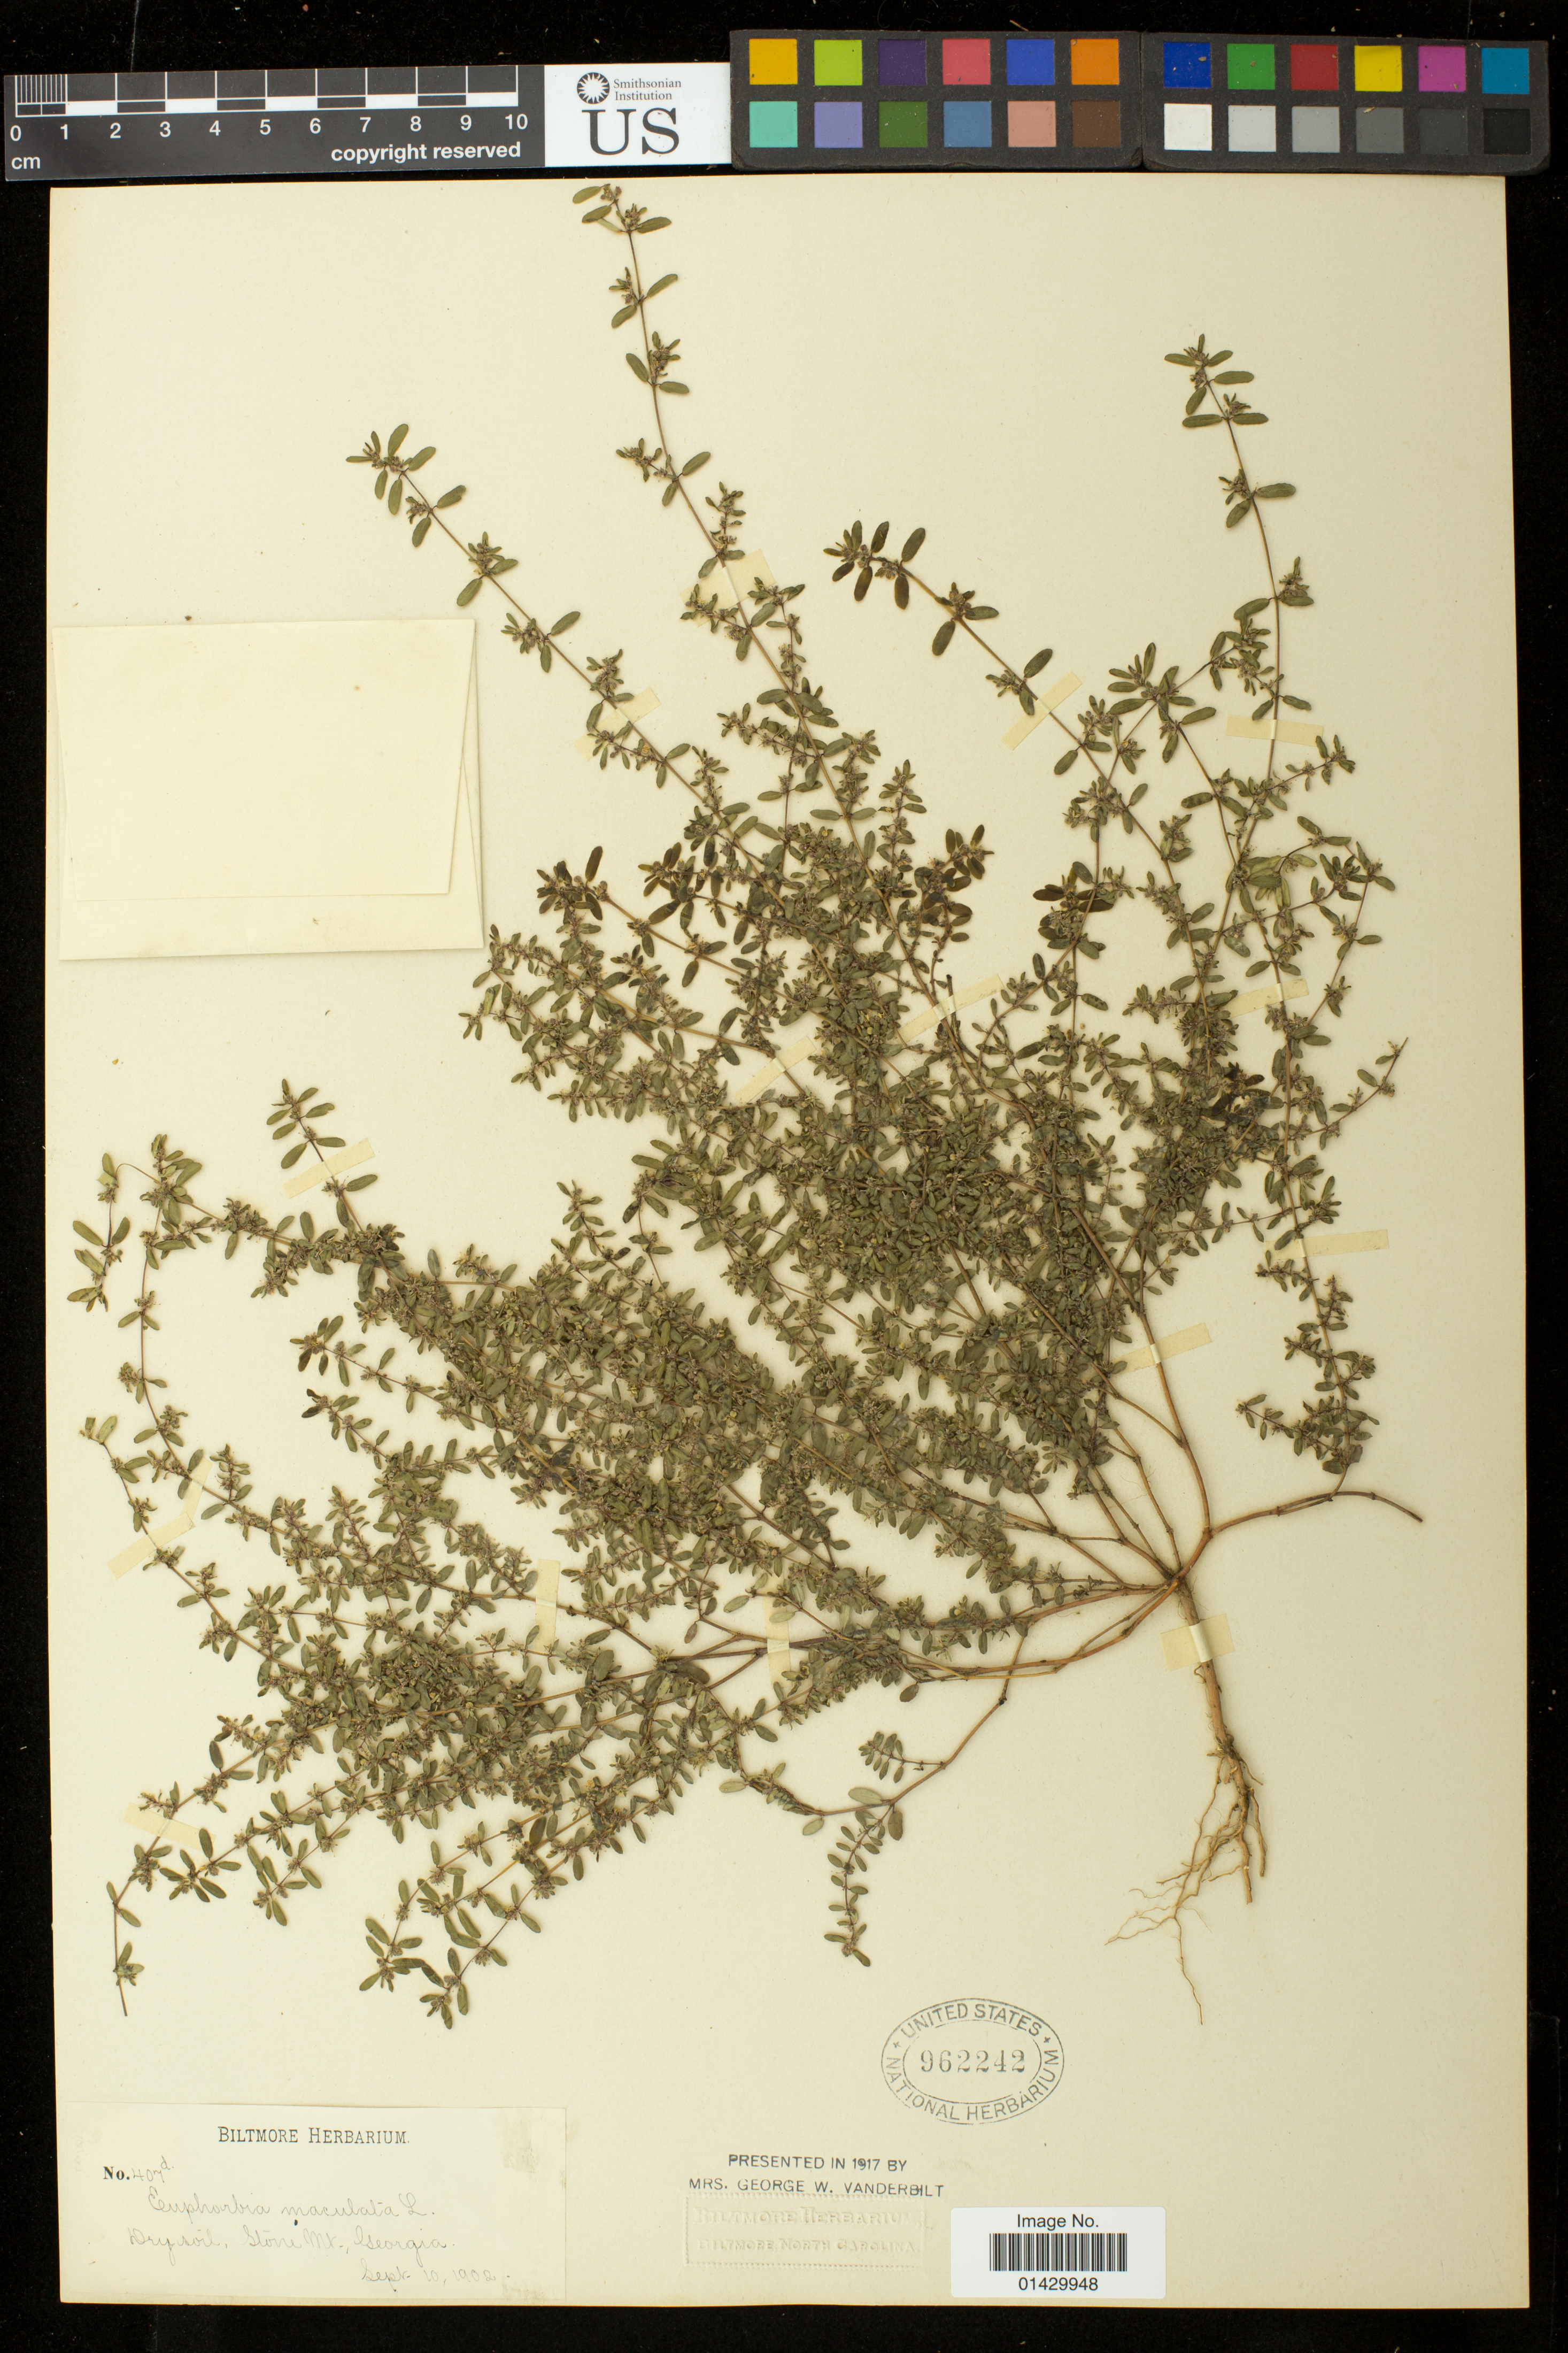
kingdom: Plantae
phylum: Tracheophyta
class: Magnoliopsida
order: Malpighiales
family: Euphorbiaceae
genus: Euphorbia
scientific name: Euphorbia maculata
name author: L.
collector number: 407d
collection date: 1902-09-10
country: United States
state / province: Georgia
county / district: DeKalb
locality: Dry soil, Stone Mt.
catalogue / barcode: US 962242